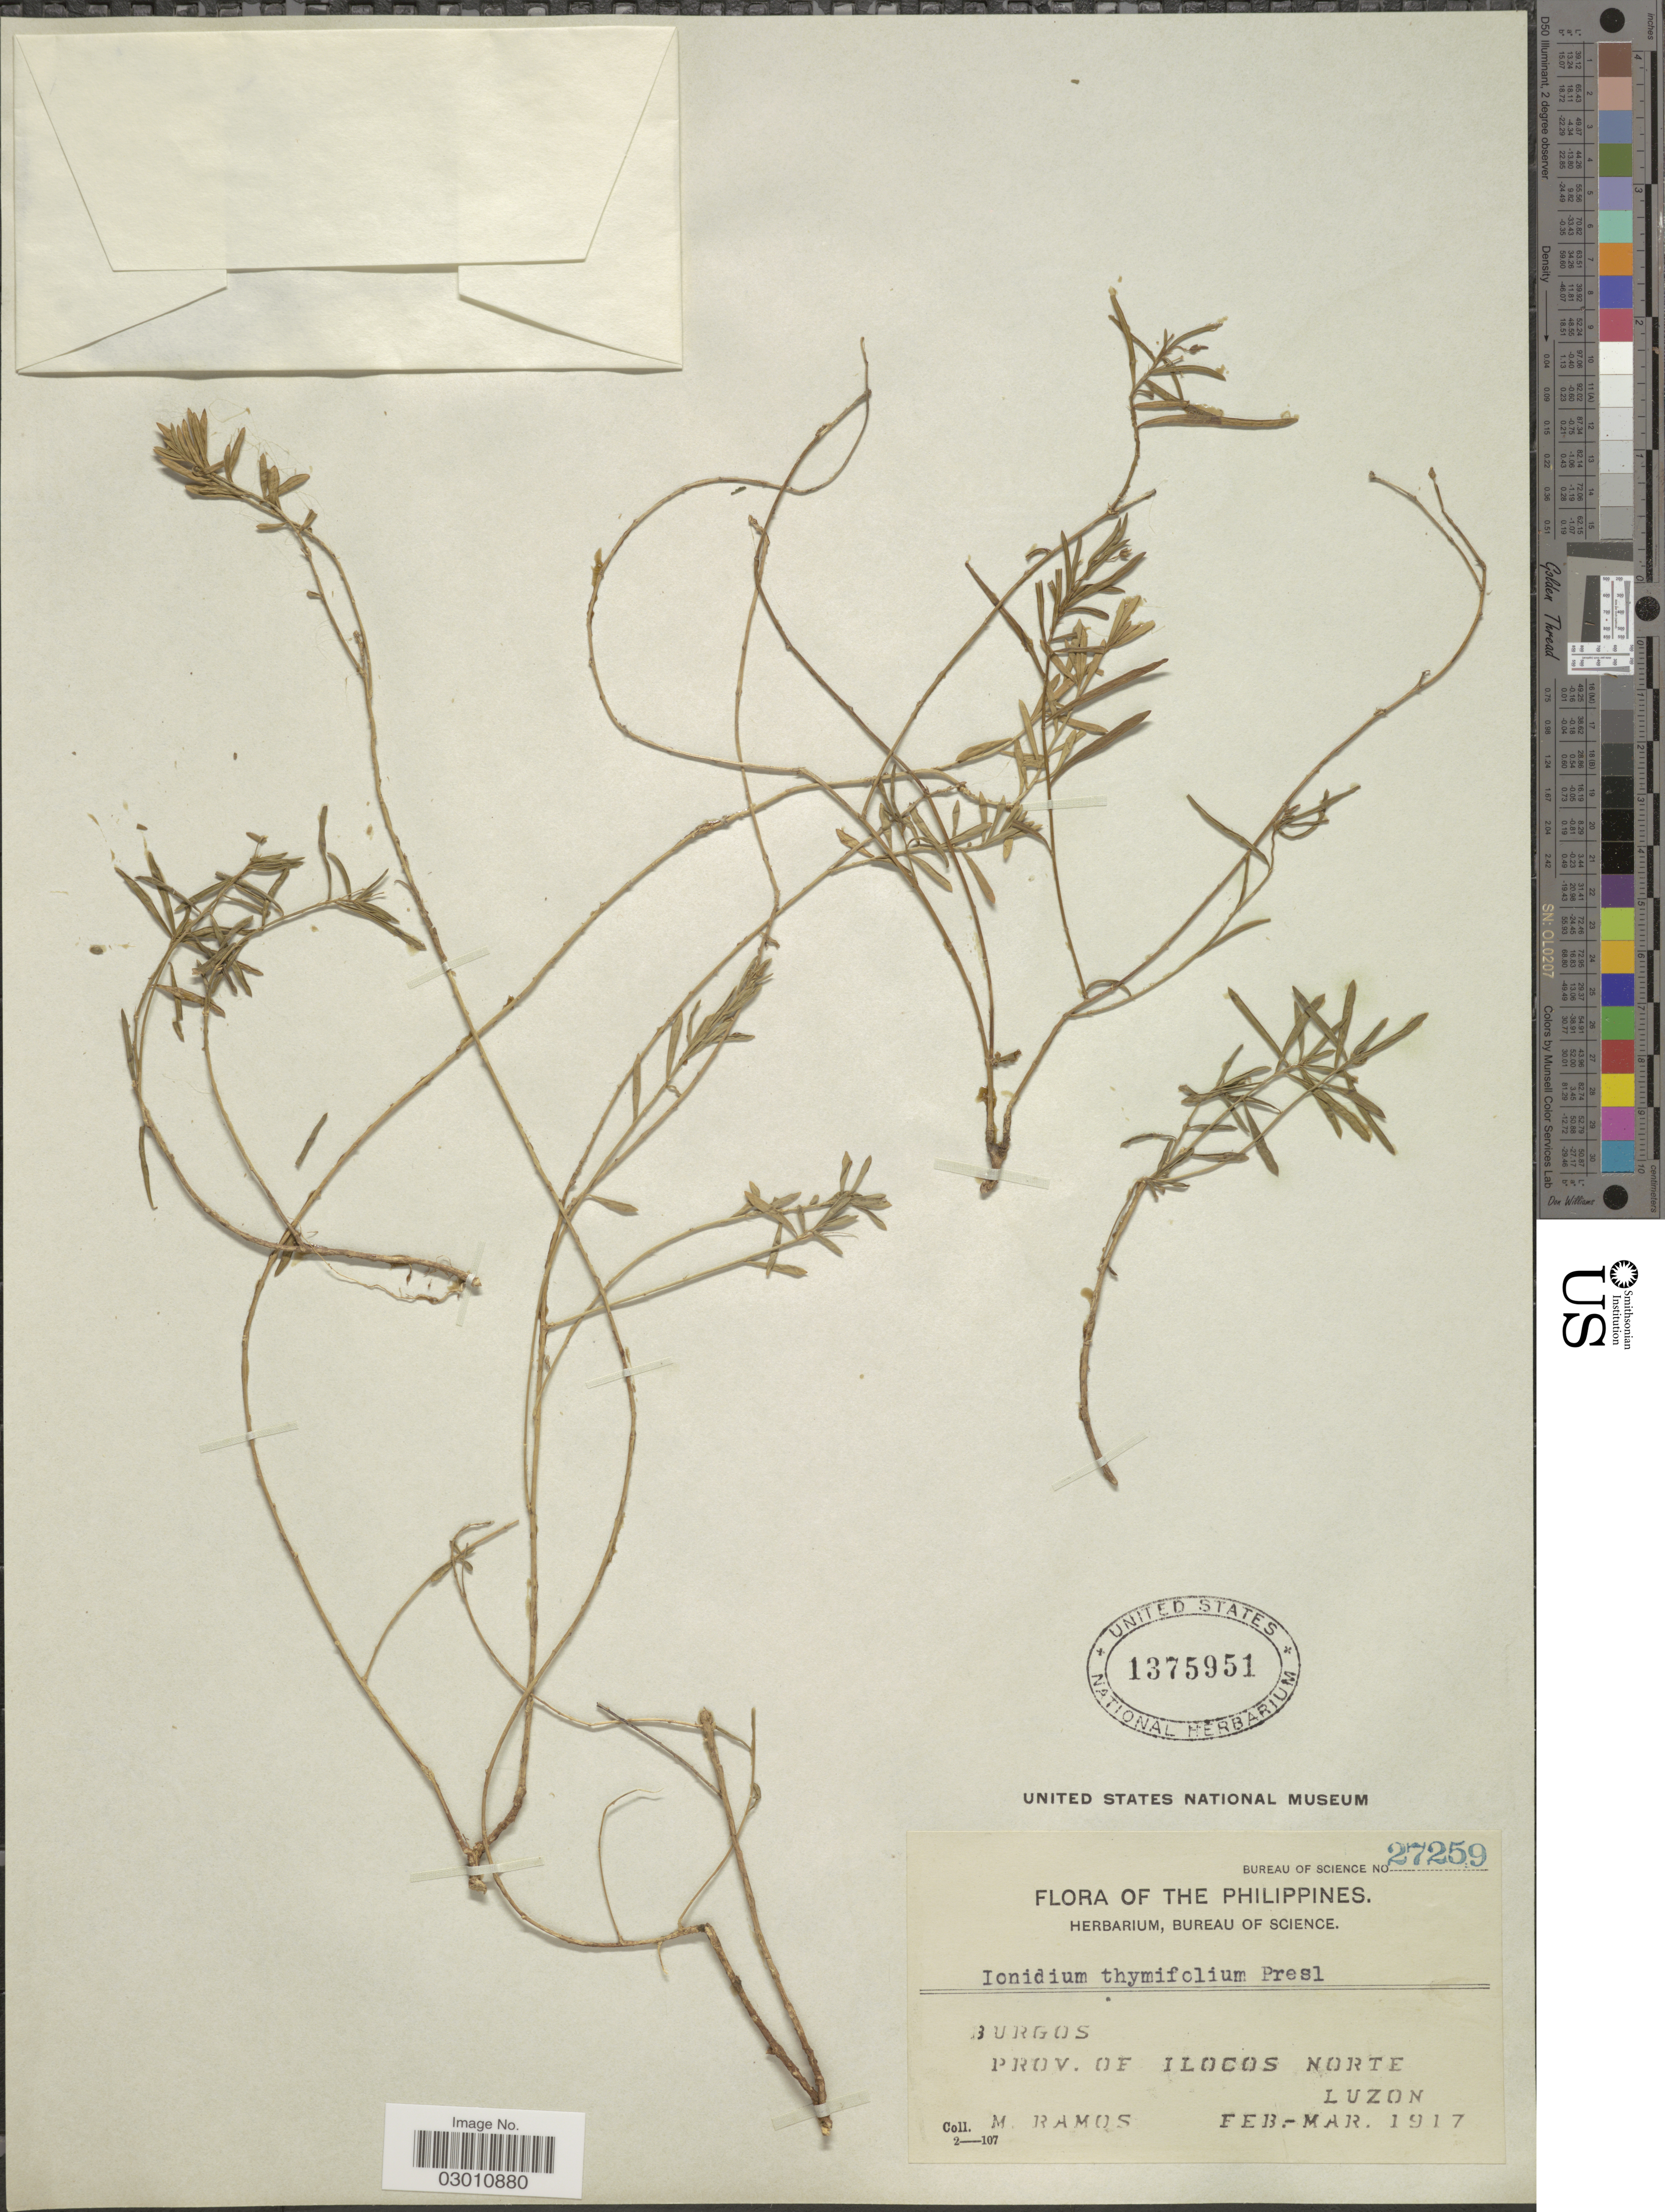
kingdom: Plantae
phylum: Tracheophyta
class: Magnoliopsida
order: Malpighiales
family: Violaceae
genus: Pigea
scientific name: Pigea enneasperma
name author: (L.) P.I. Forst.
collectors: M. Ramos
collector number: Bureau of Science 27259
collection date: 1917-02/1917-03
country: Philippines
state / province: Ilocos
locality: Burgos. Prov. of Ilocos Norte Luzon.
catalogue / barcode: US 1375951